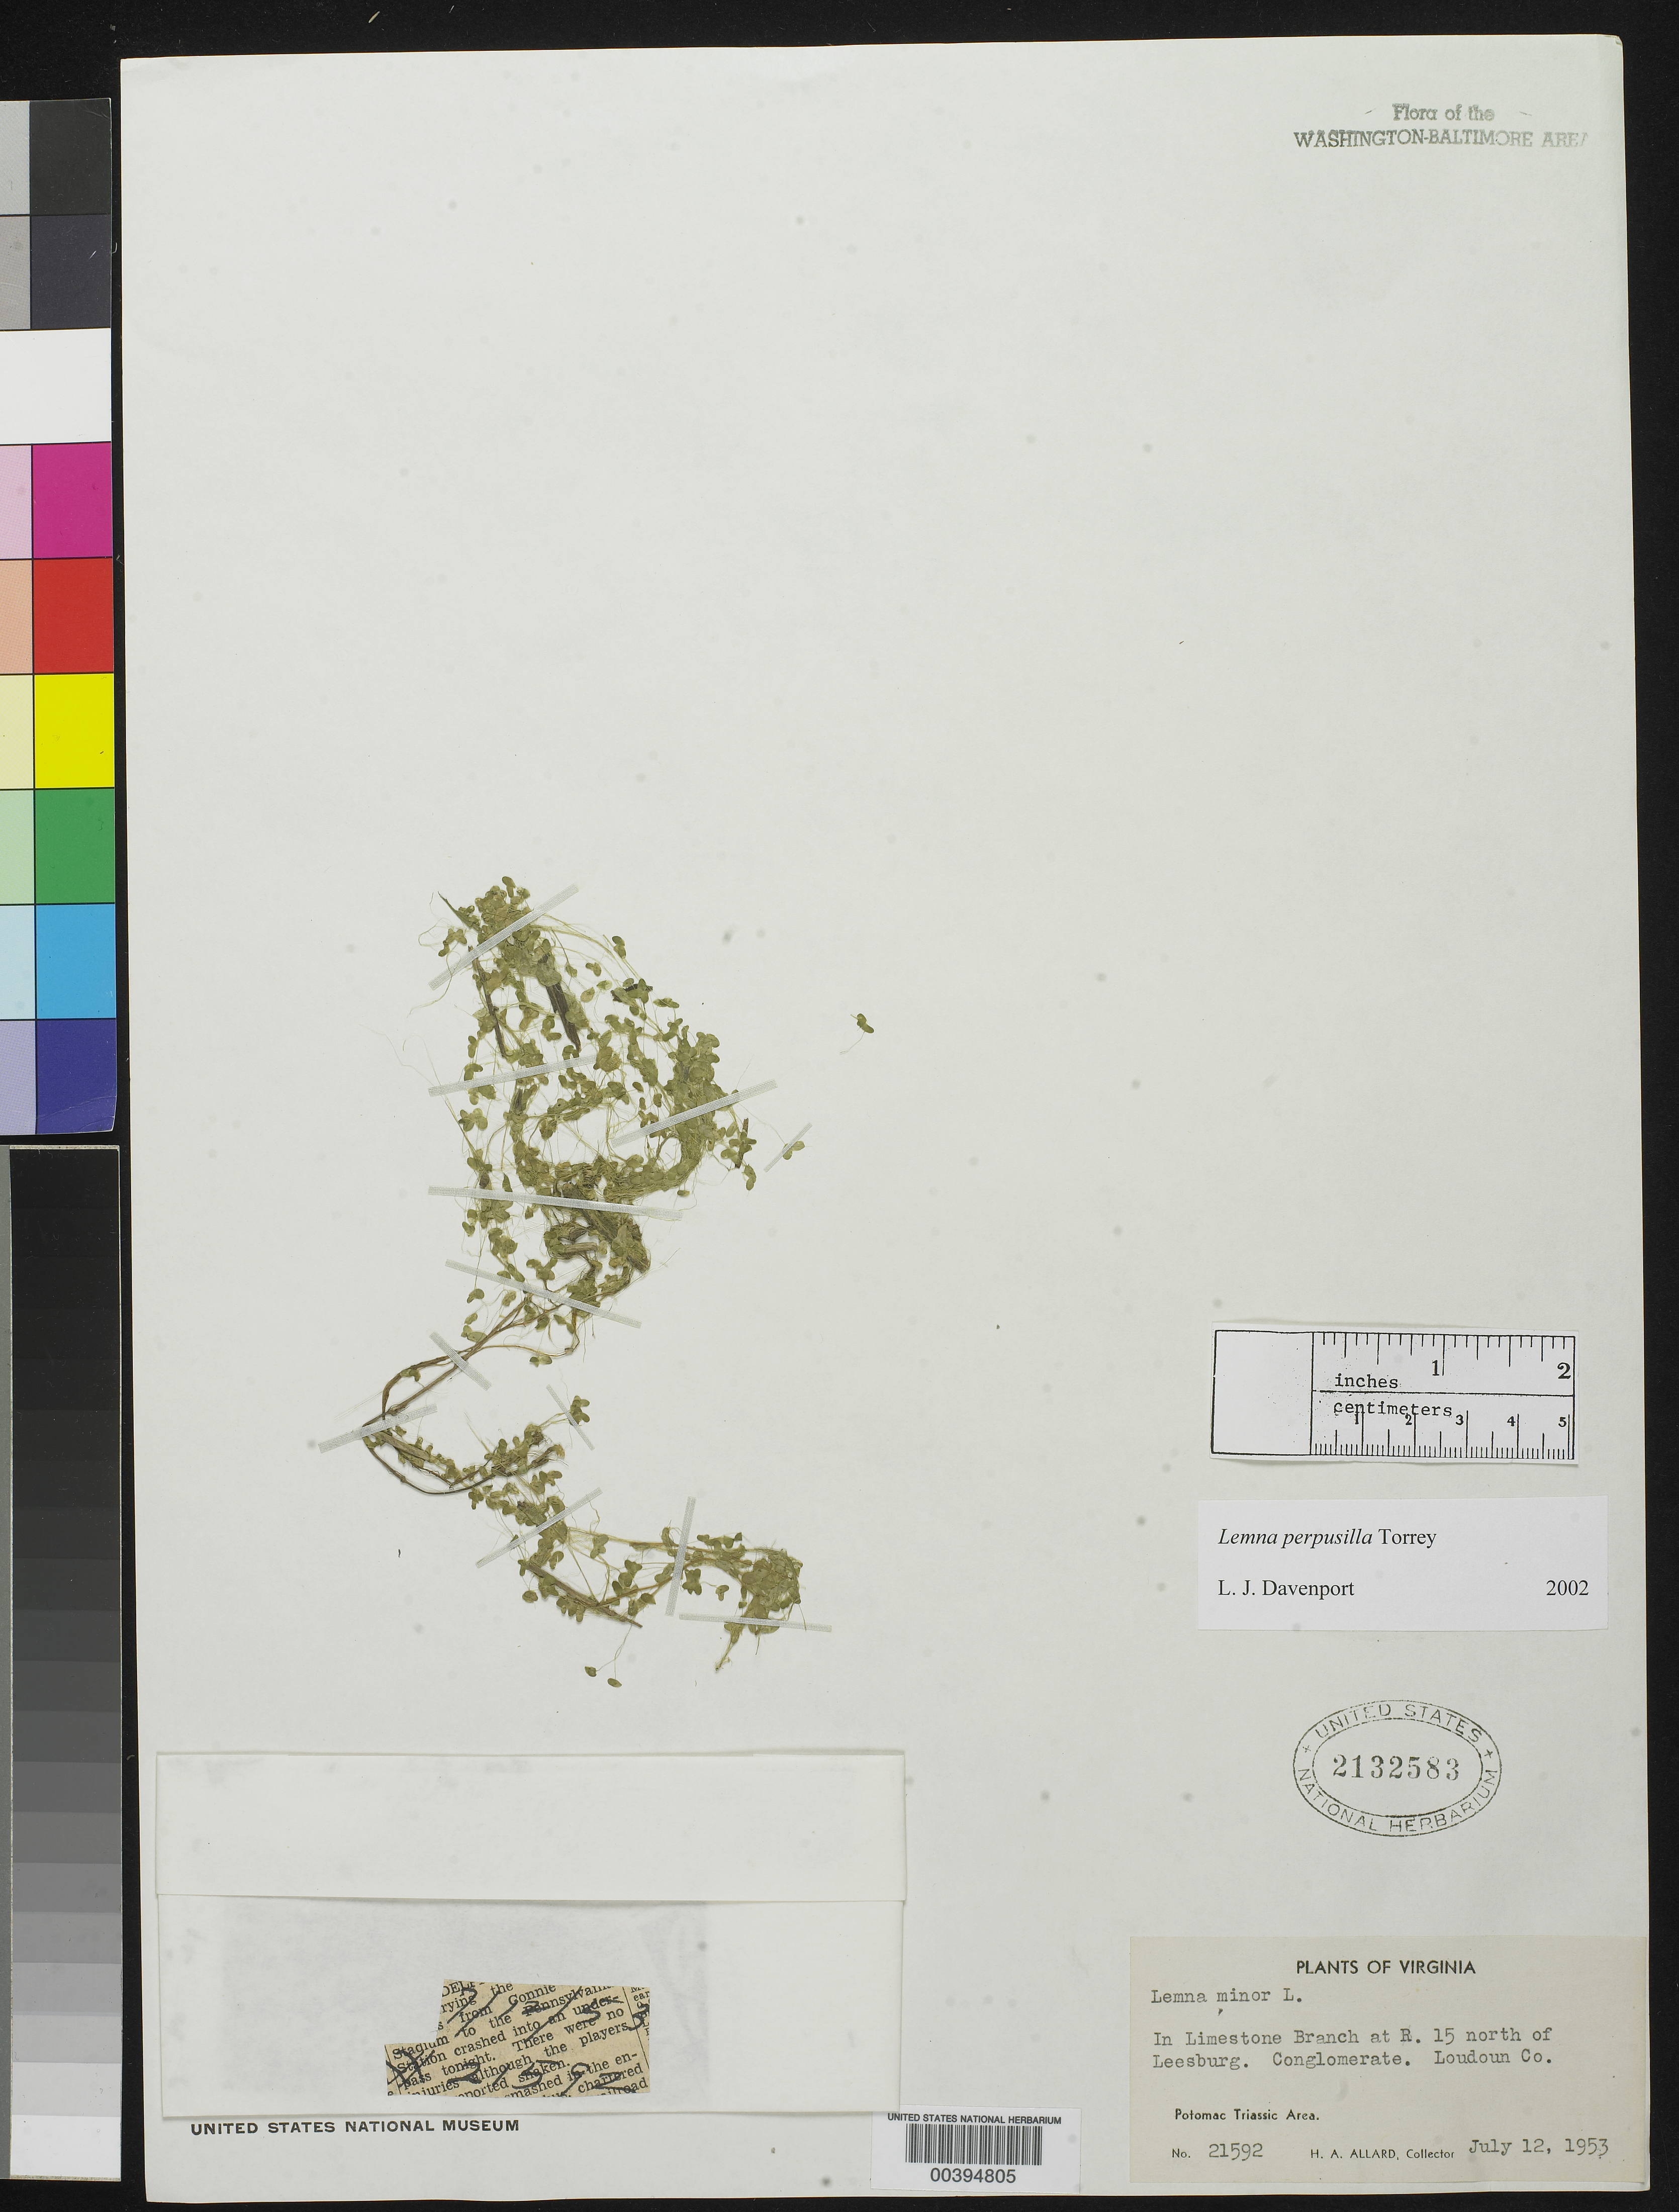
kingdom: Plantae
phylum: Tracheophyta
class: Liliopsida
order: Alismatales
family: Araceae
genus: Lemna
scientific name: Lemna perpusilla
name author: Torr.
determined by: Davenport, L. J.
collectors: H. A. Allard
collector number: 21592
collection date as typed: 12 Jul 1953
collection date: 1953-07-12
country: United States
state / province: Virginia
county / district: Loudoun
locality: Limestone Branch at Route 15, north of Leesburg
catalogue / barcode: US 2132583